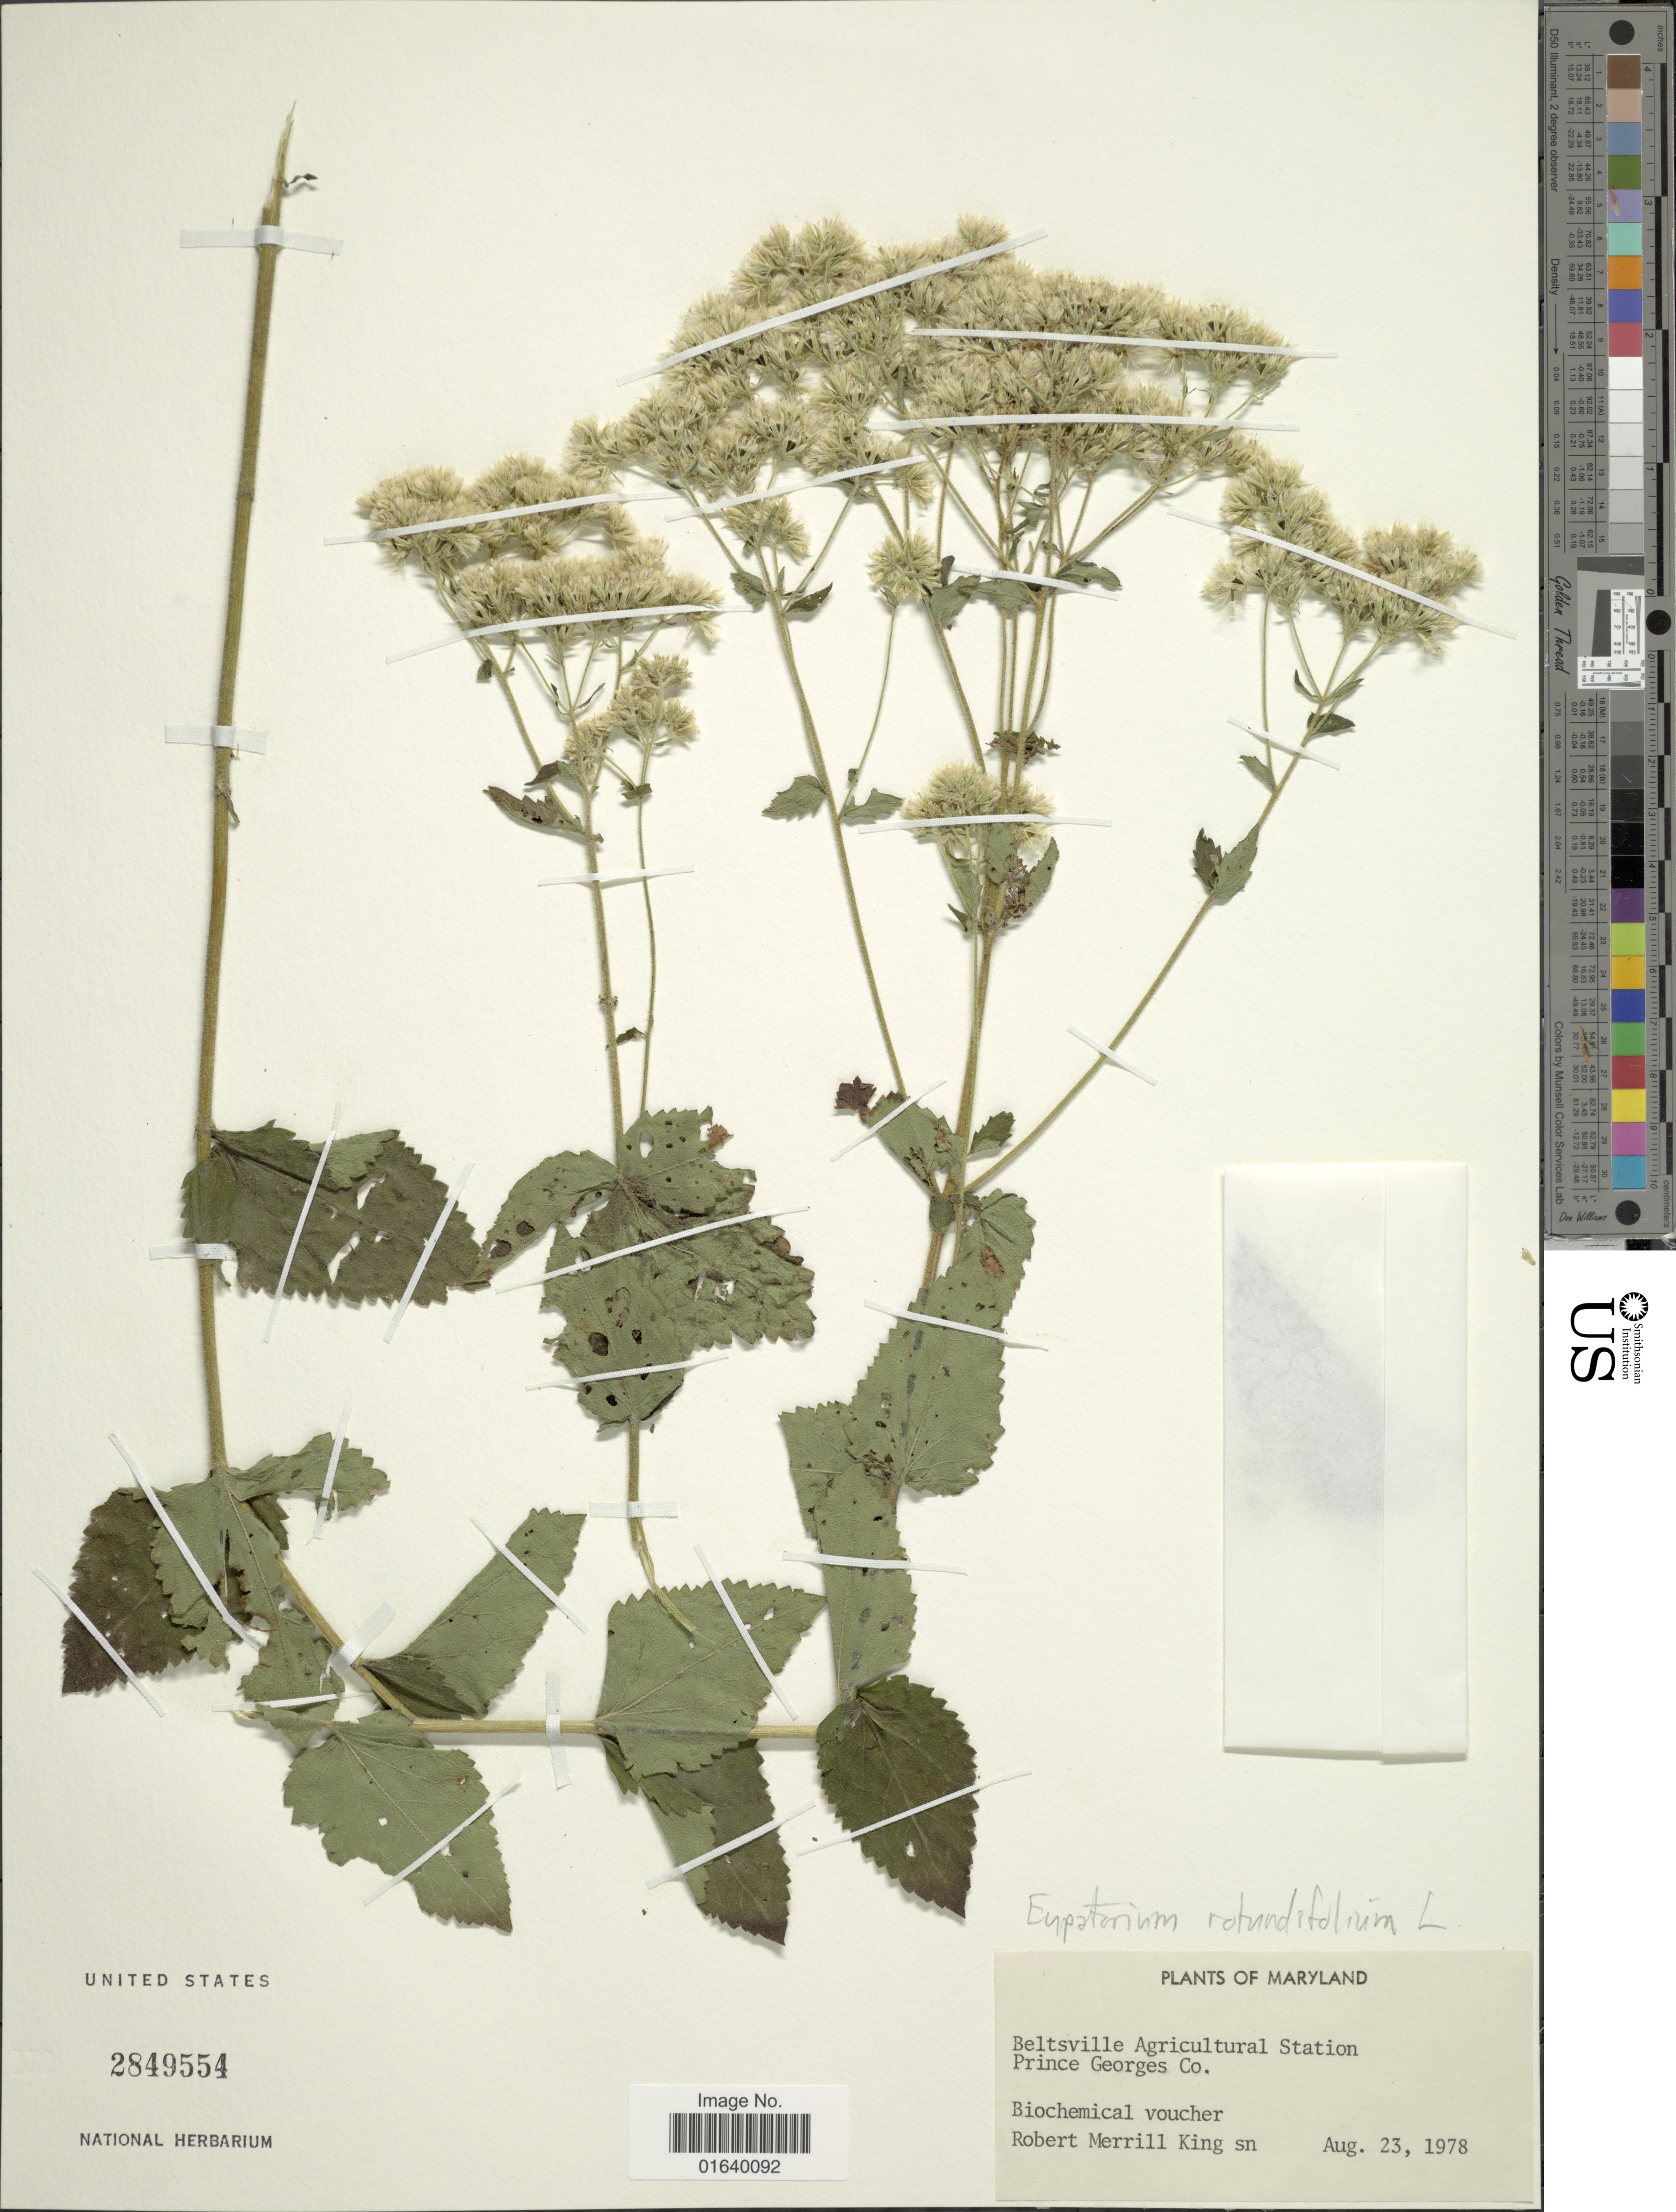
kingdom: Plantae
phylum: Tracheophyta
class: Magnoliopsida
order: Asterales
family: Asteraceae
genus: Eupatorium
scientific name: Eupatorium rotundifolium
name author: L.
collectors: R. M. King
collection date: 1978-08-23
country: United States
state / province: Maryland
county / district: Prince George's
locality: Beltsville Agricultural Station, Prince Georges Co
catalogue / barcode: US 2849554